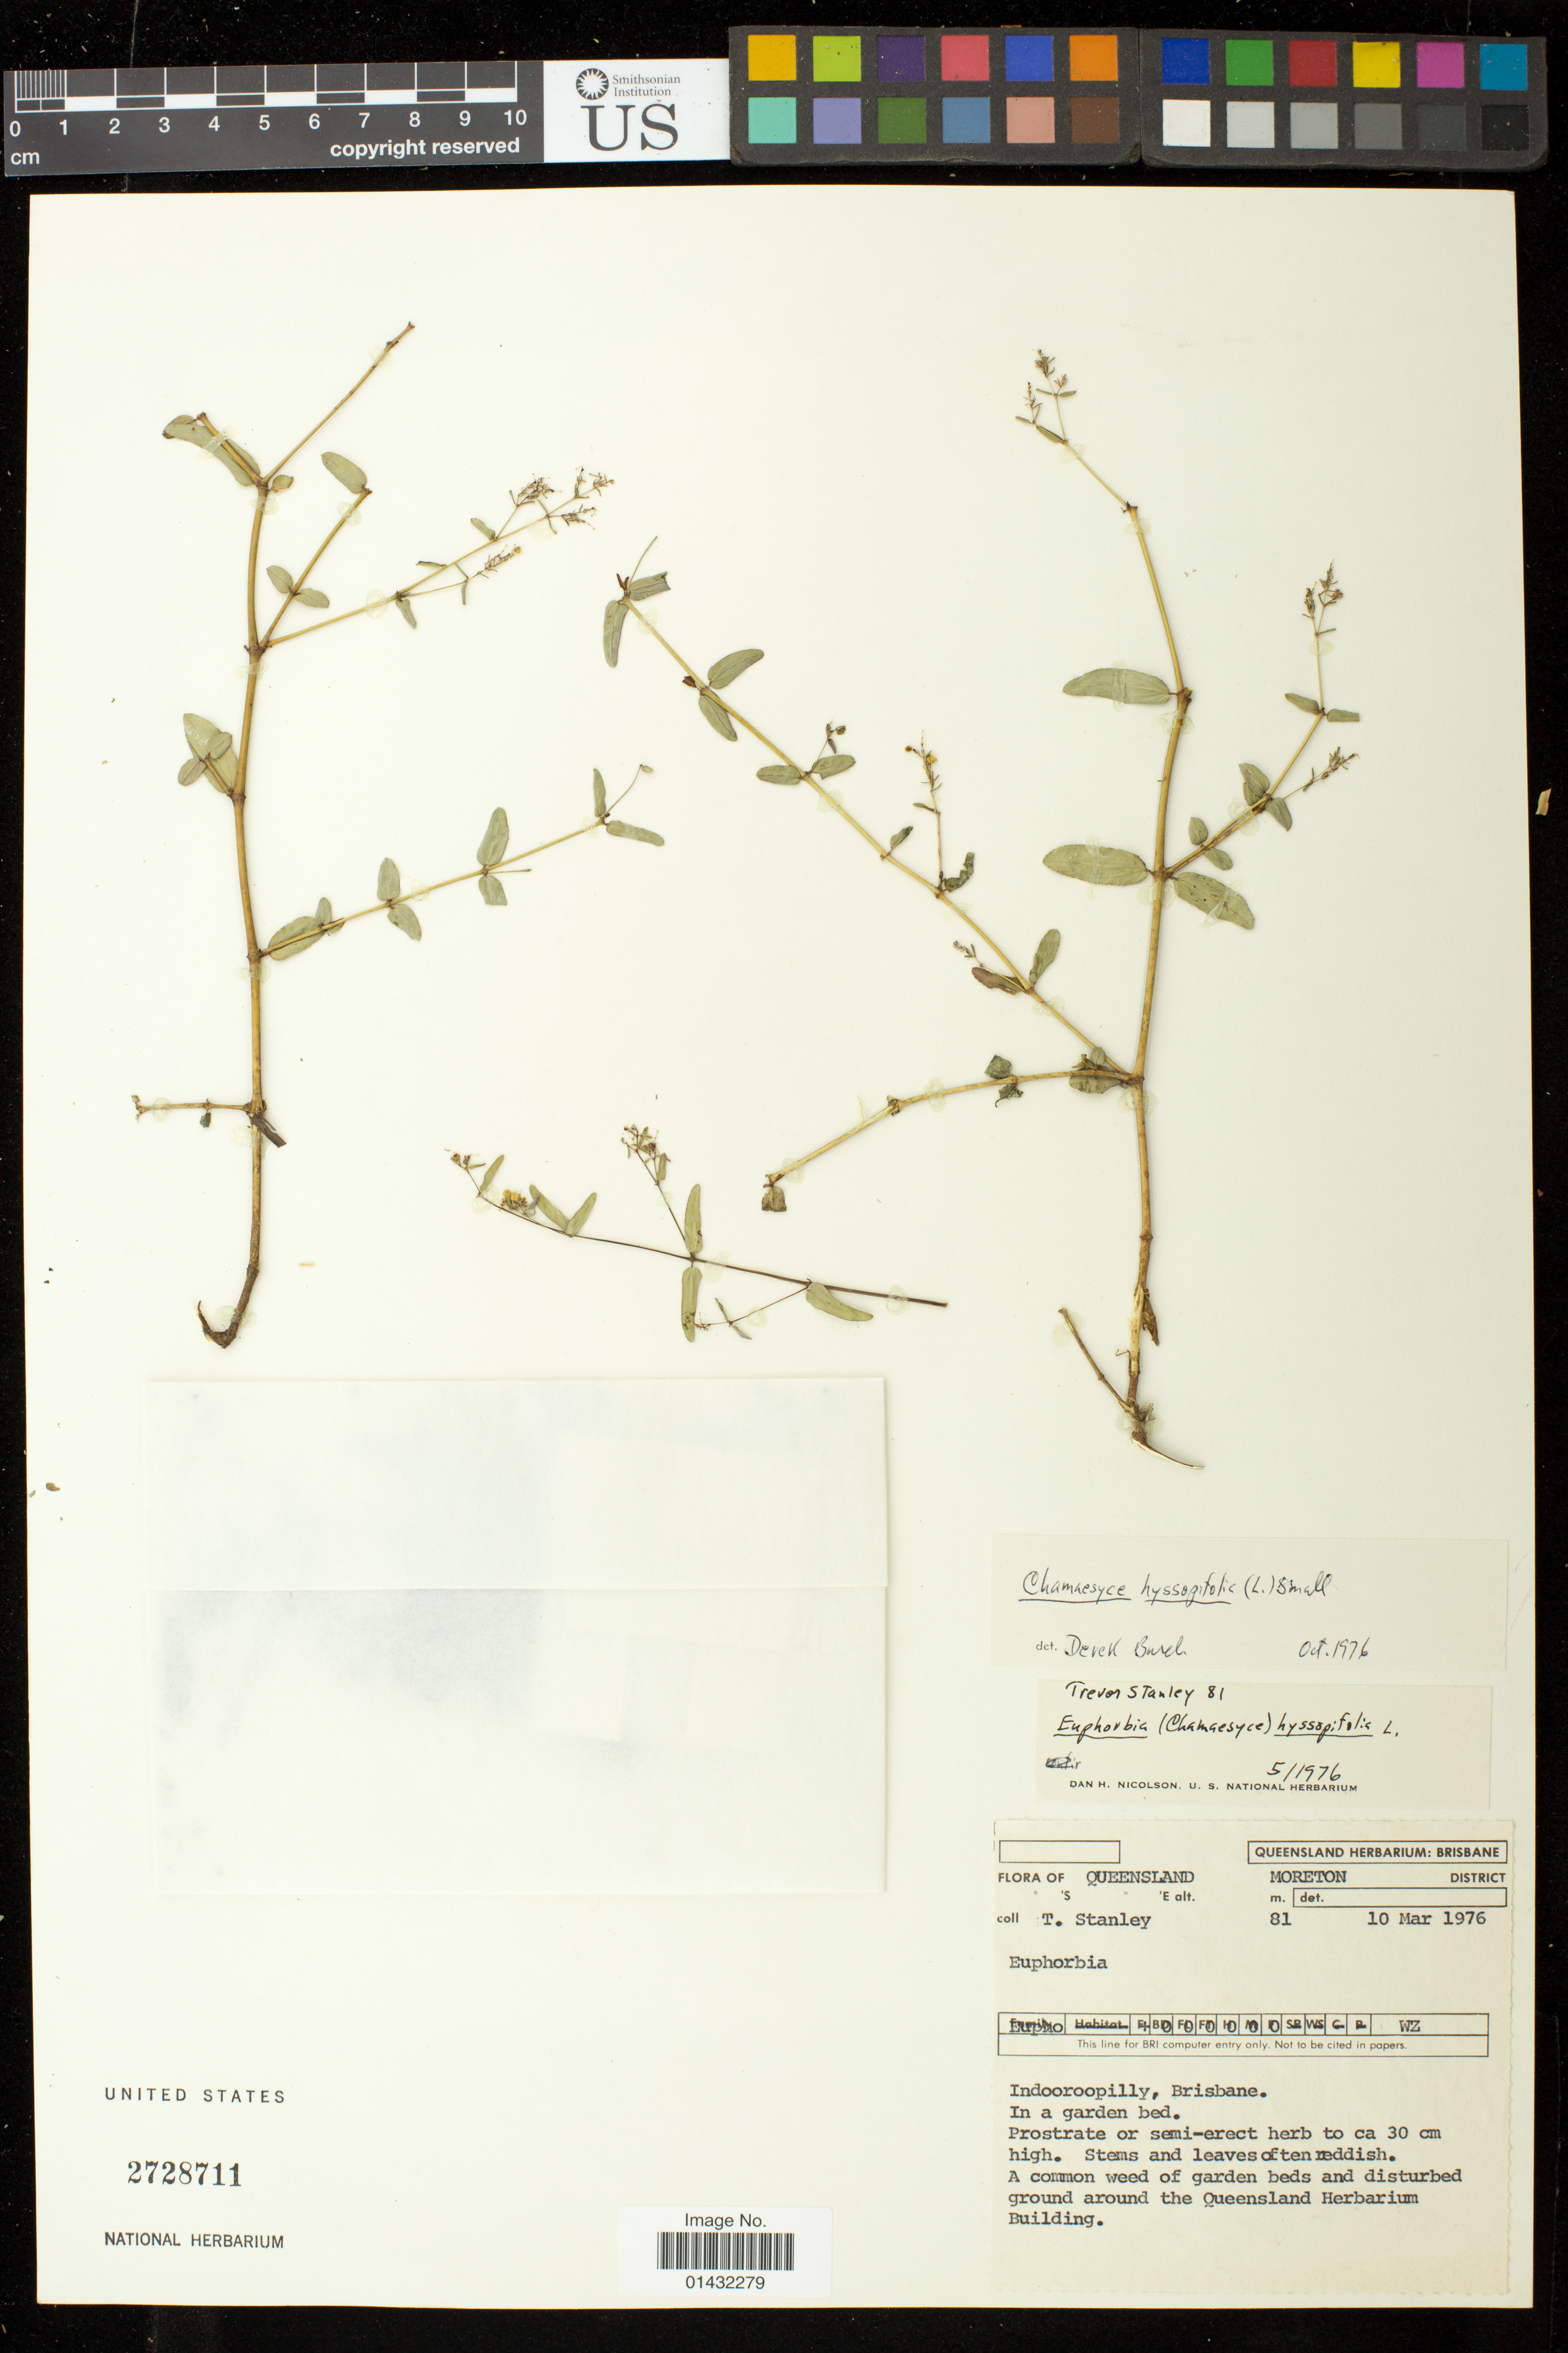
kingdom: Plantae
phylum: Tracheophyta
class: Magnoliopsida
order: Malpighiales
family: Euphorbiaceae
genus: Euphorbia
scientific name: Euphorbia hyssopifolia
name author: L.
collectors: T. Stanley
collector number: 81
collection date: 1976-03-10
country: Australia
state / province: Queensland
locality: Moreton District; Indooroopilly, Brisbane; Around the Queensland Herbarium Building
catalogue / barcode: US 2728711